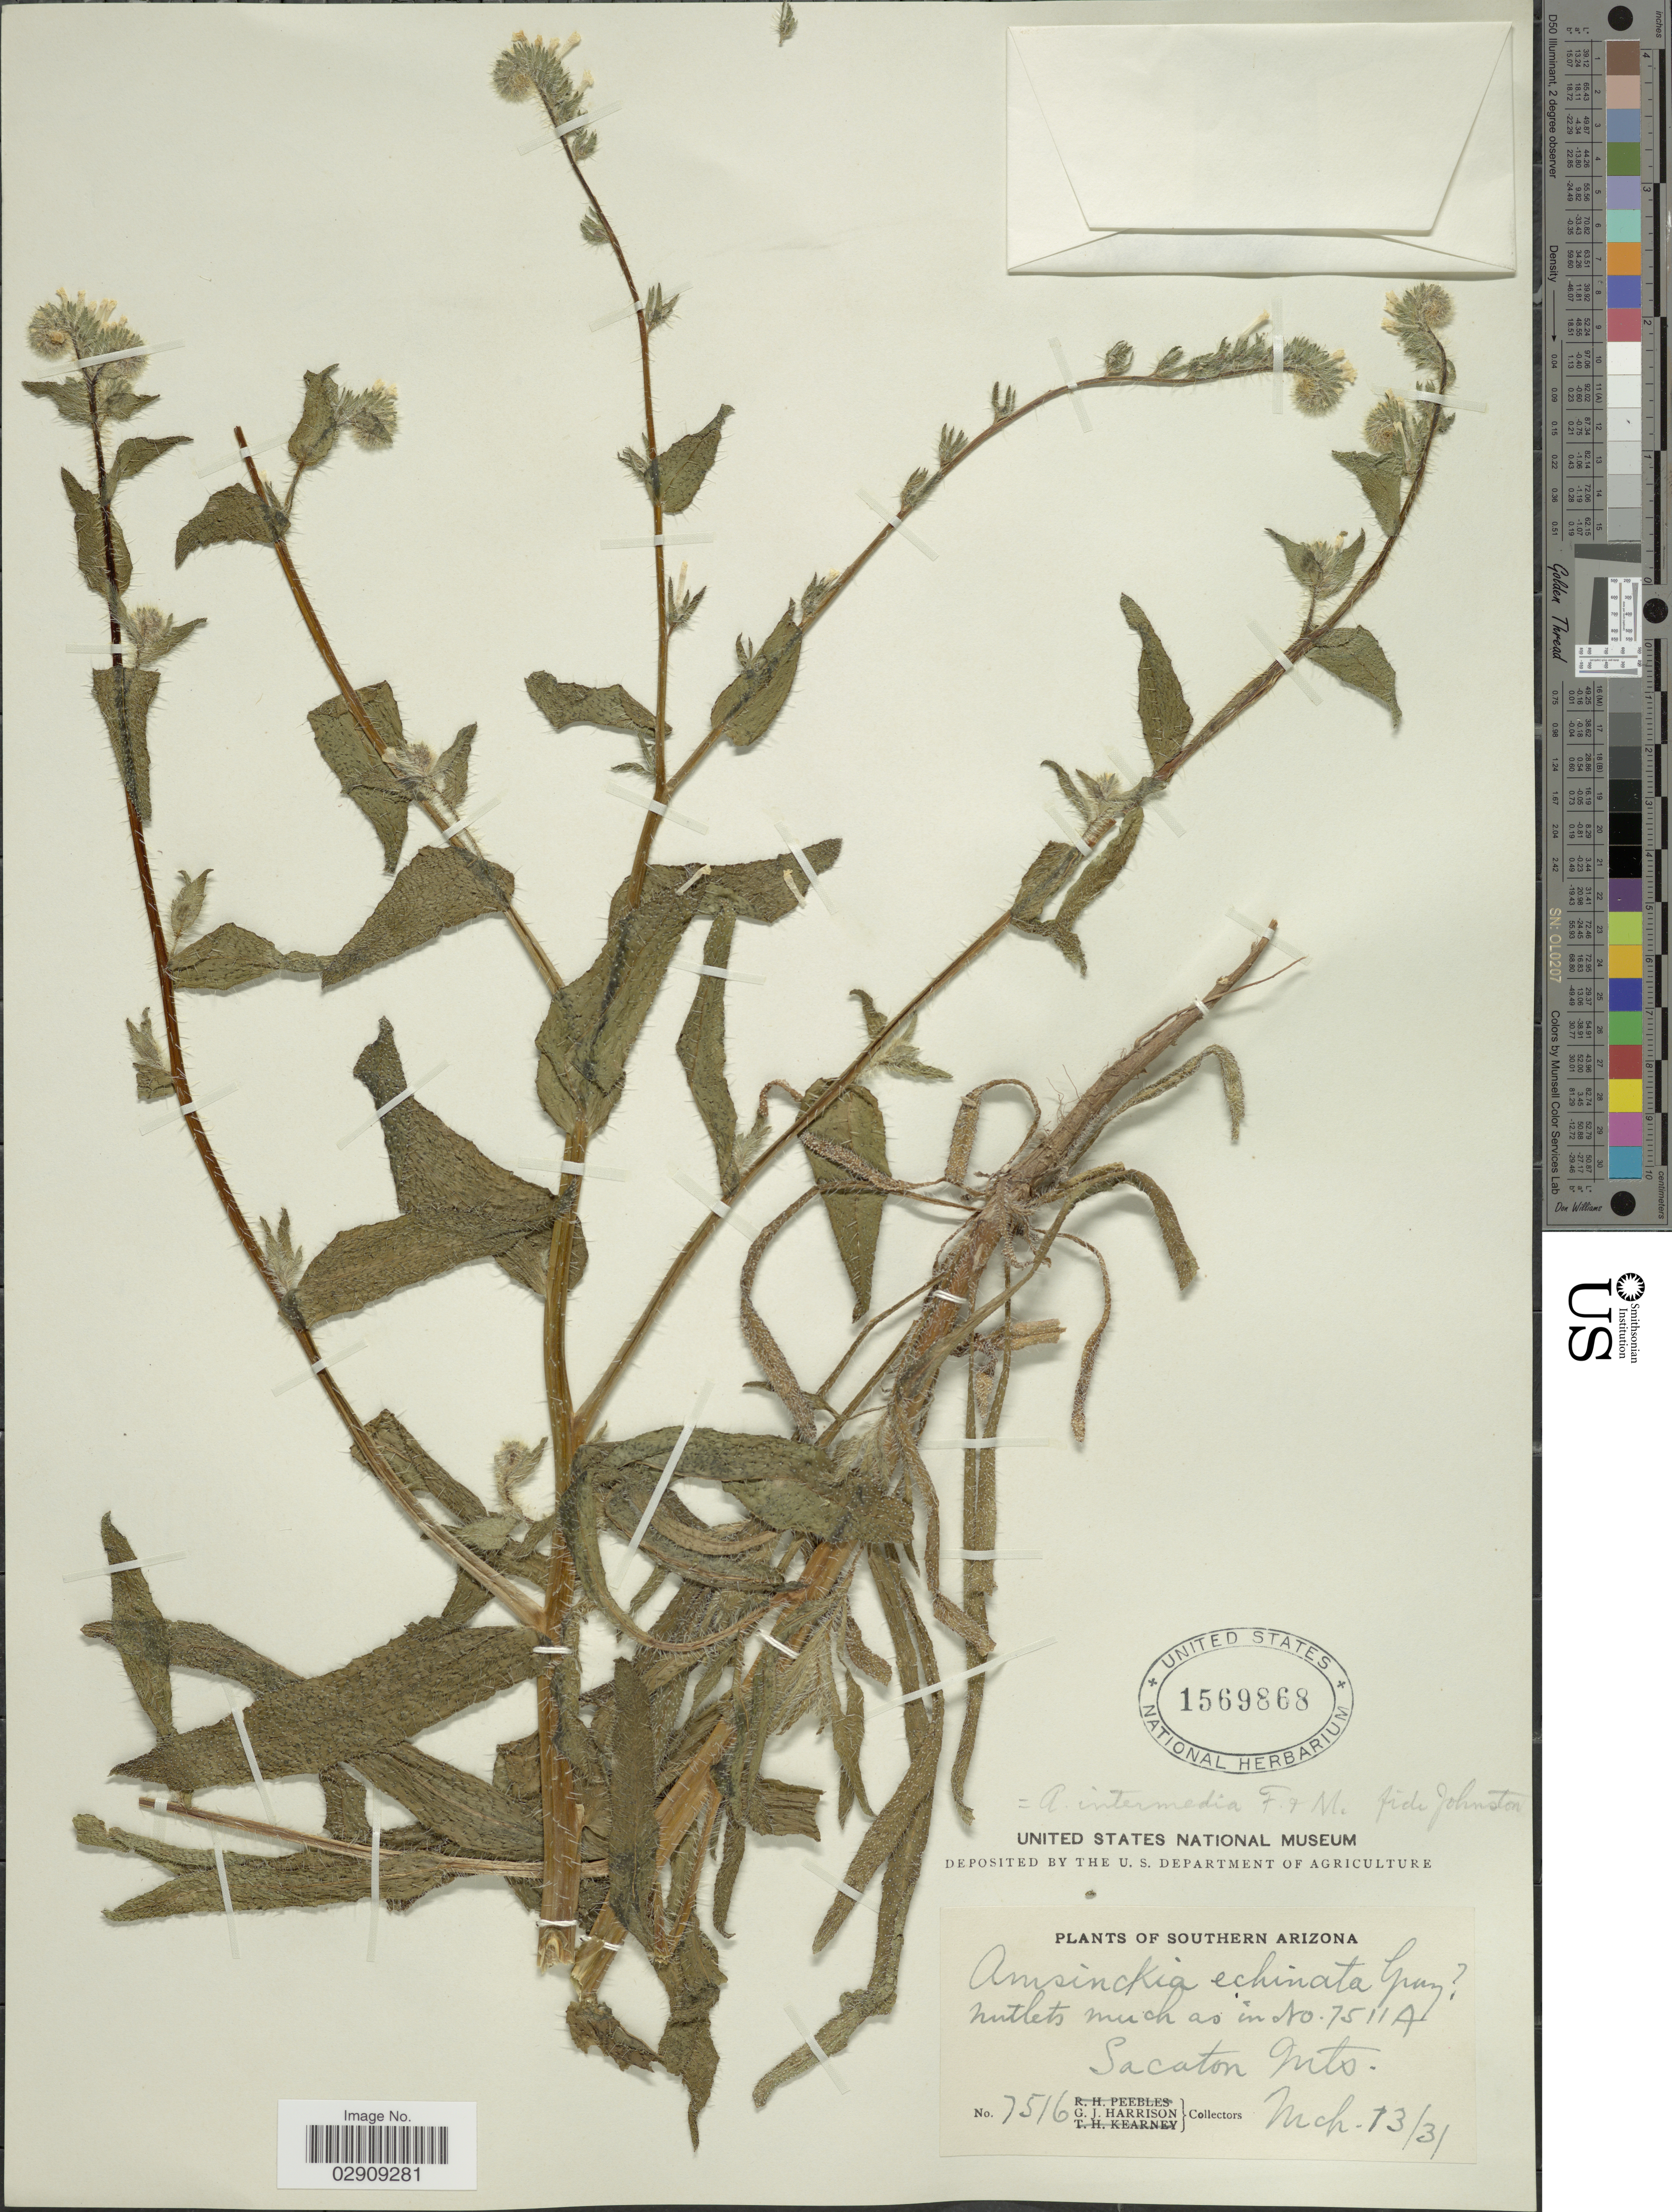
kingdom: Plantae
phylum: Tracheophyta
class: Magnoliopsida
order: Boraginales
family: Boraginaceae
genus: Amsinckia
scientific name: Amsinckia menziesii var. intermedia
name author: (Fisch. & C.A. Mey.) Ganders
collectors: G. J. Harrison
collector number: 7516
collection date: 1931-03-13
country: United States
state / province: Arizona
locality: Southern Arizona. Sacaton Mts.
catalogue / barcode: US 1569868